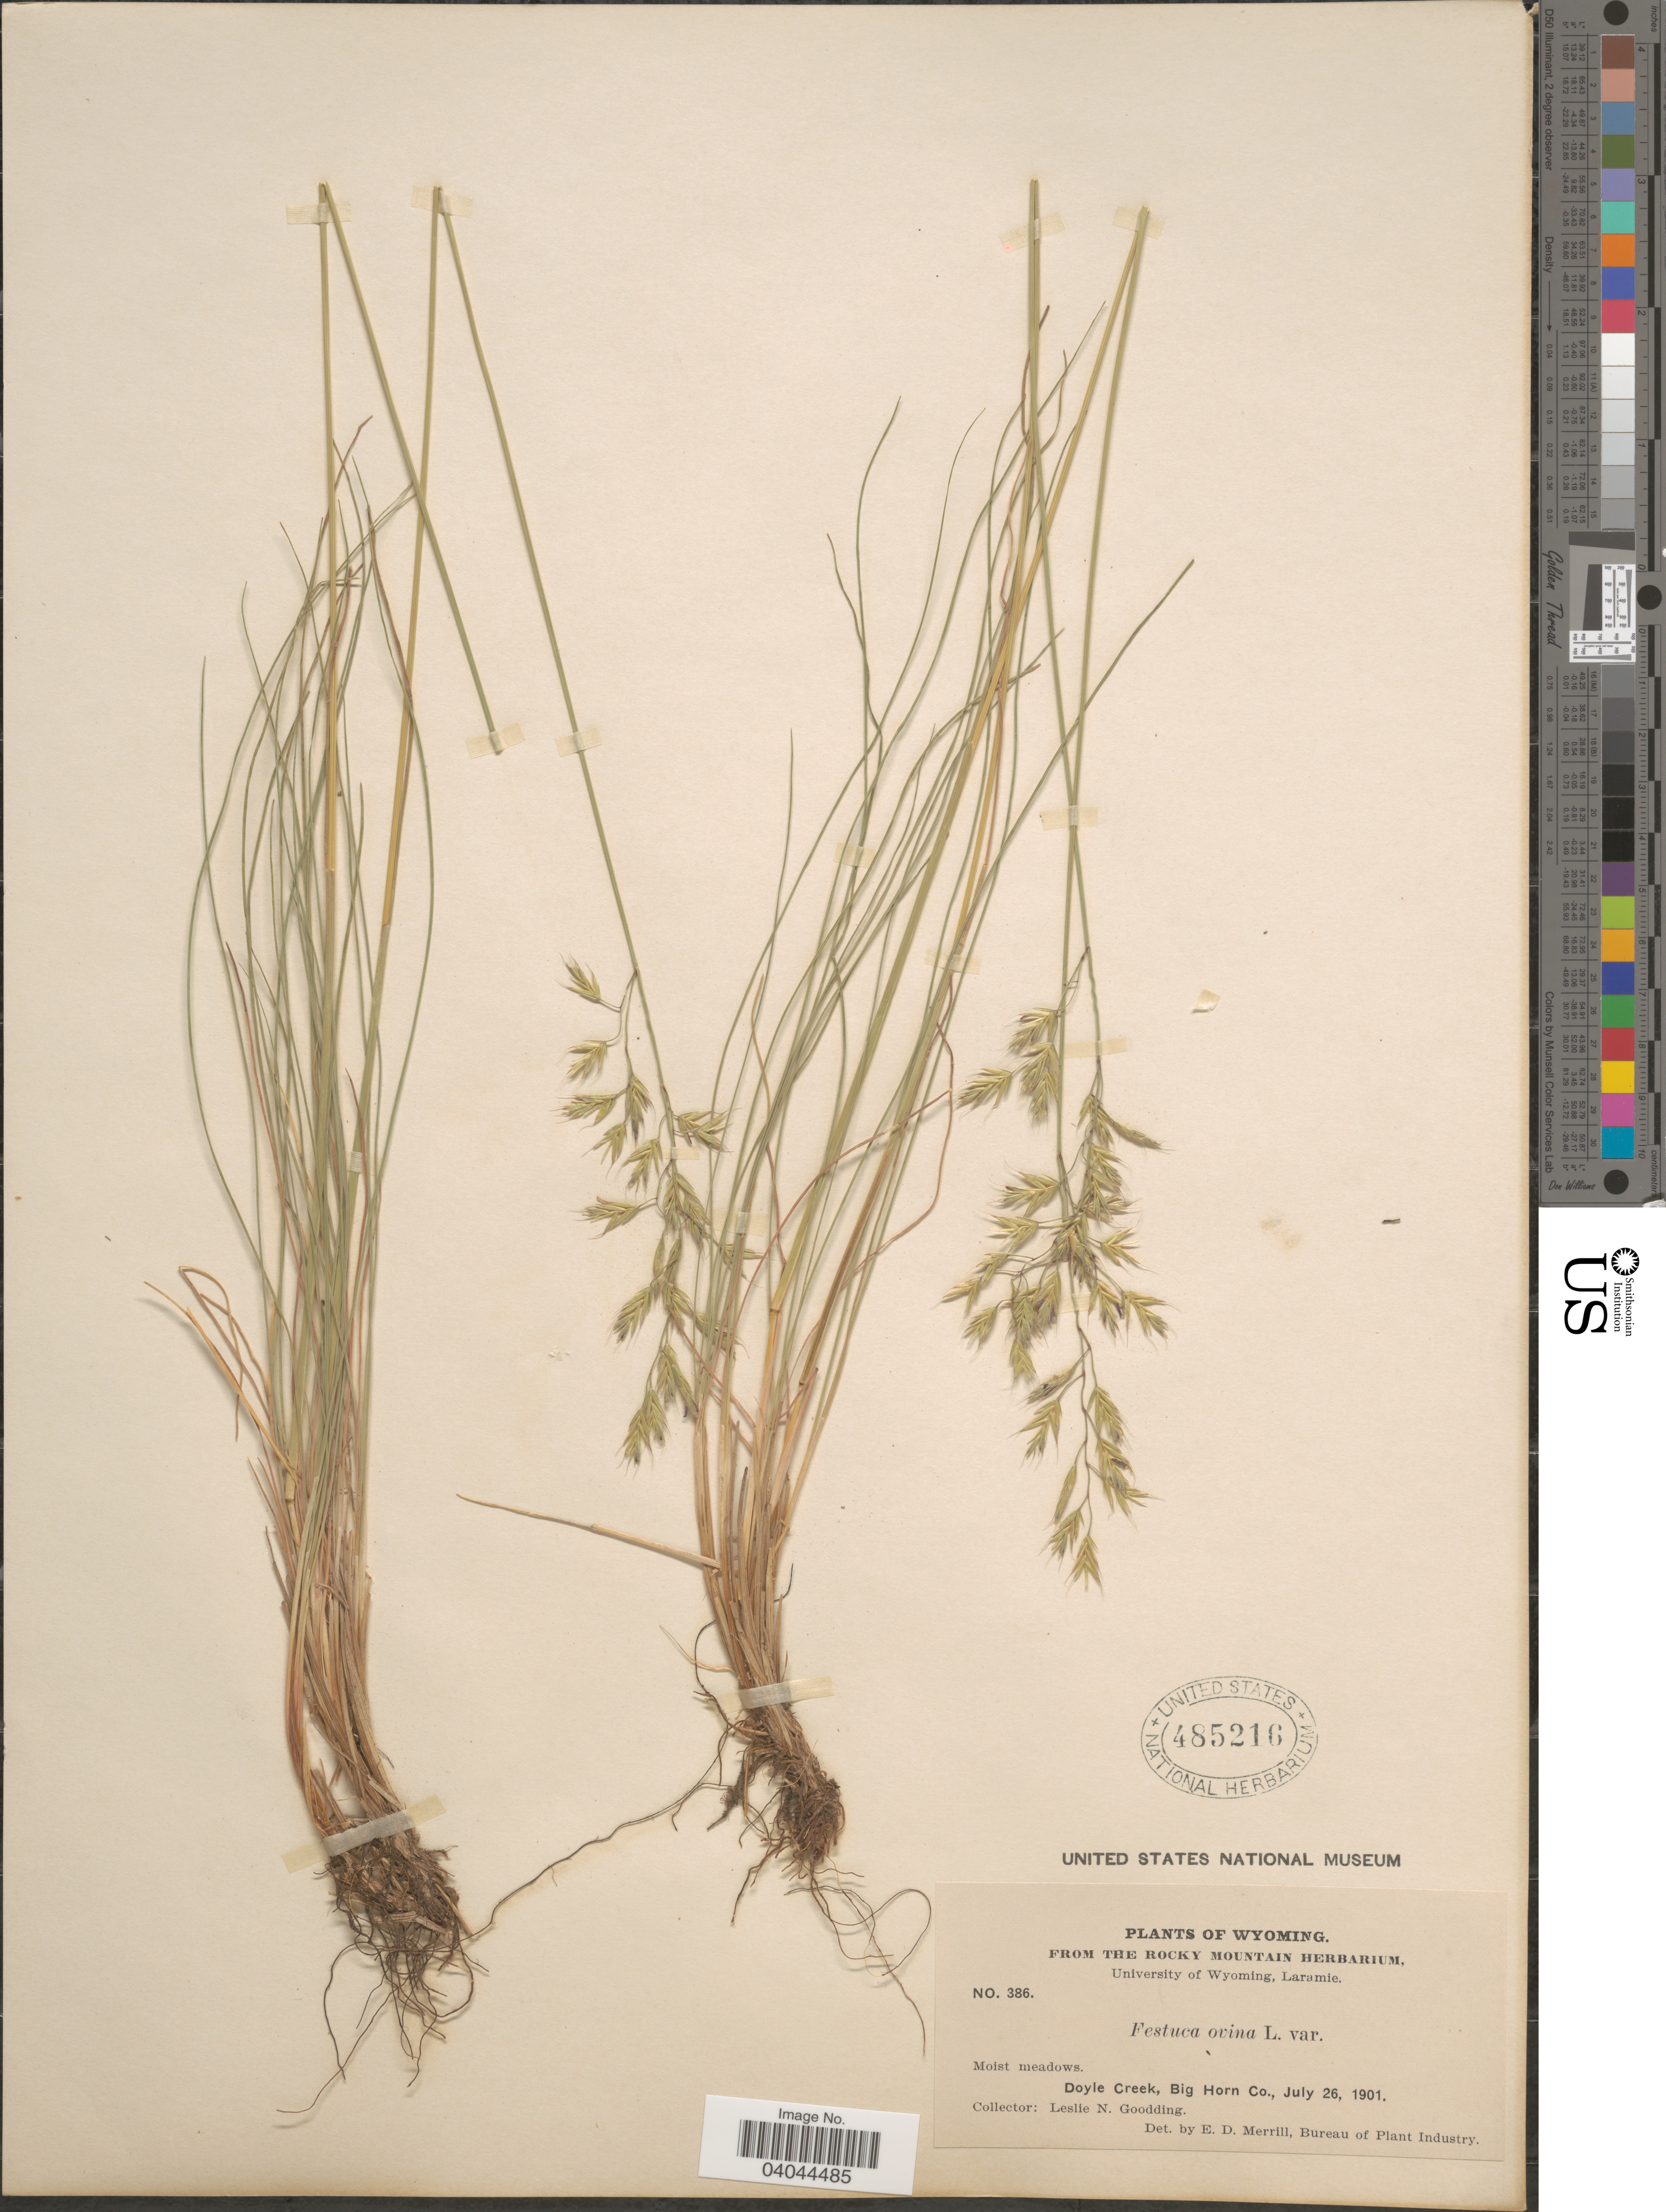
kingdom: Plantae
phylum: Tracheophyta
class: Liliopsida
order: Poales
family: Poaceae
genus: Festuca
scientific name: Festuca ovina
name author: L.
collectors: L. N. Goodding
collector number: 386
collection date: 1901-07-26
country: United States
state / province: Wyoming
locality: Doyle Creek, Big Horn Co.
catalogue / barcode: US 485216